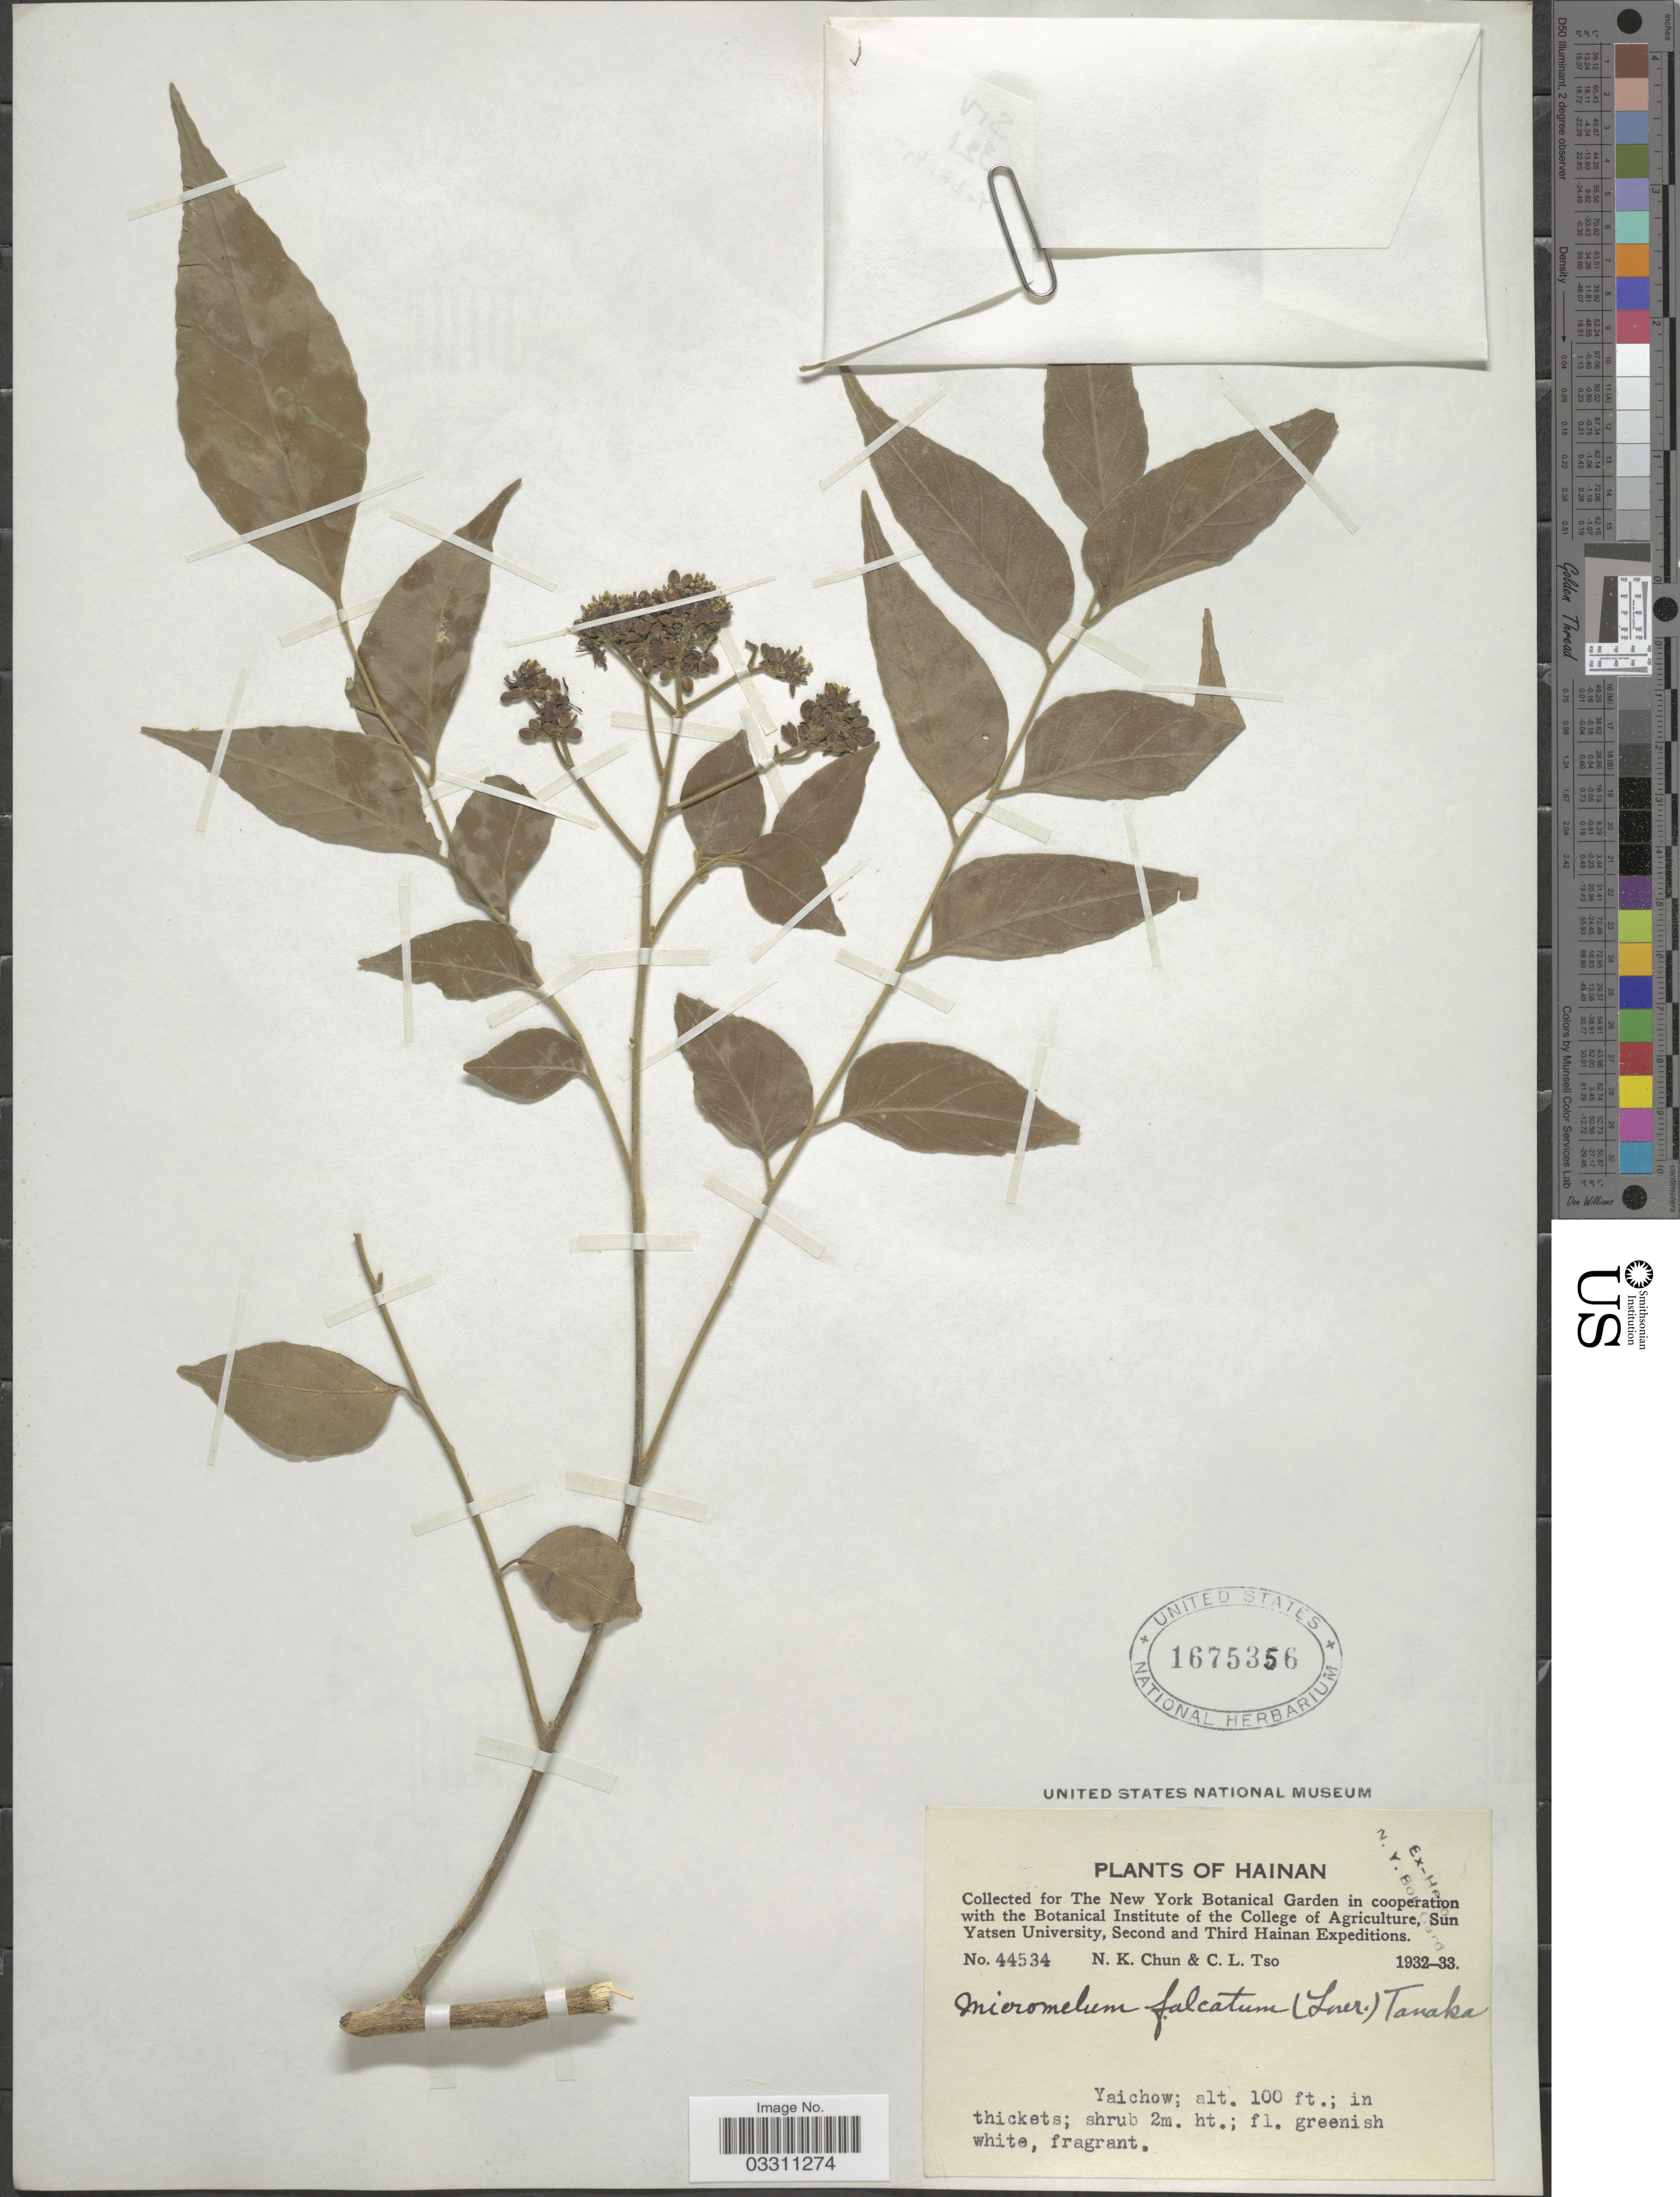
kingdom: Plantae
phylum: Tracheophyta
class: Magnoliopsida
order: Sapindales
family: Rutaceae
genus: Micromelum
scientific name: Micromelum falcatum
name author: Tanaka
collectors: N. K. Chun & C. Tso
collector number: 44534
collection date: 1932/1933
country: China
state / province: Hainan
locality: Yaichow.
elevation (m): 30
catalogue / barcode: US 1675356